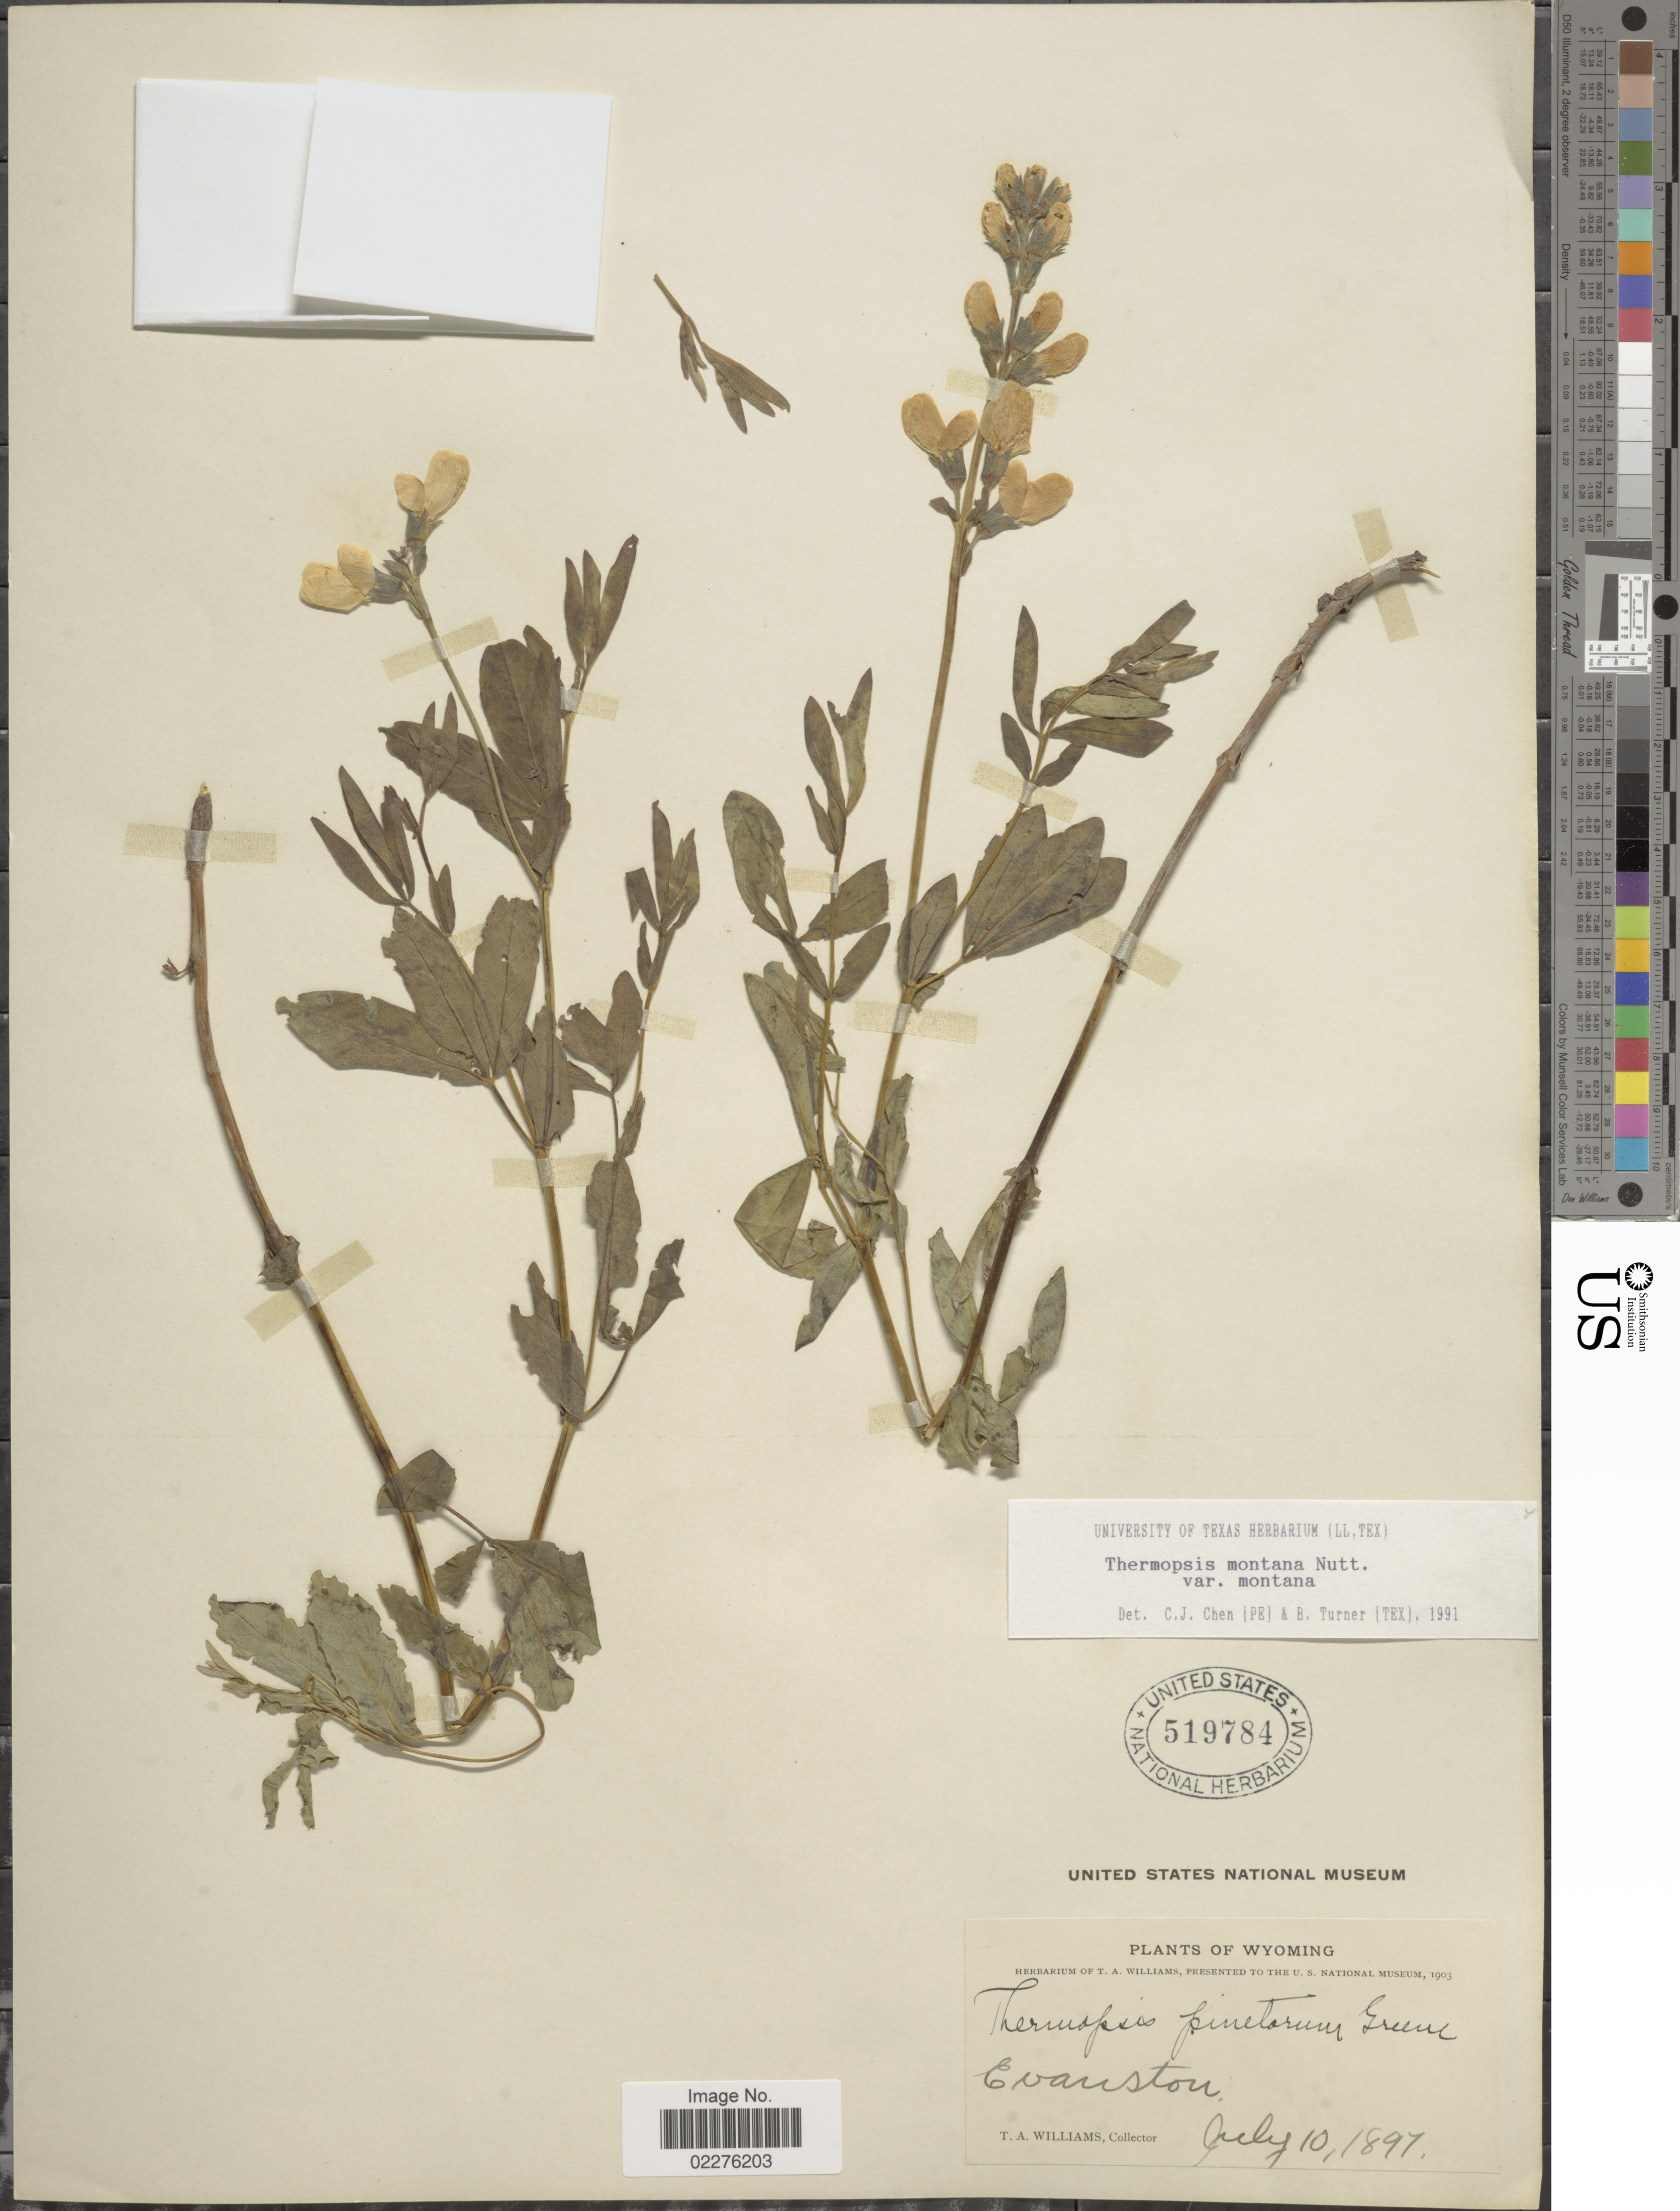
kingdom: Plantae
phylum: Tracheophyta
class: Magnoliopsida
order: Fabales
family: Fabaceae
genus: Thermopsis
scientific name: Thermopsis montana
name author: Nutt.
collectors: T. A. Williams (herbarium)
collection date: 1897-07-10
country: United States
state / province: Wyoming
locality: Evanston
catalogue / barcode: US 519784